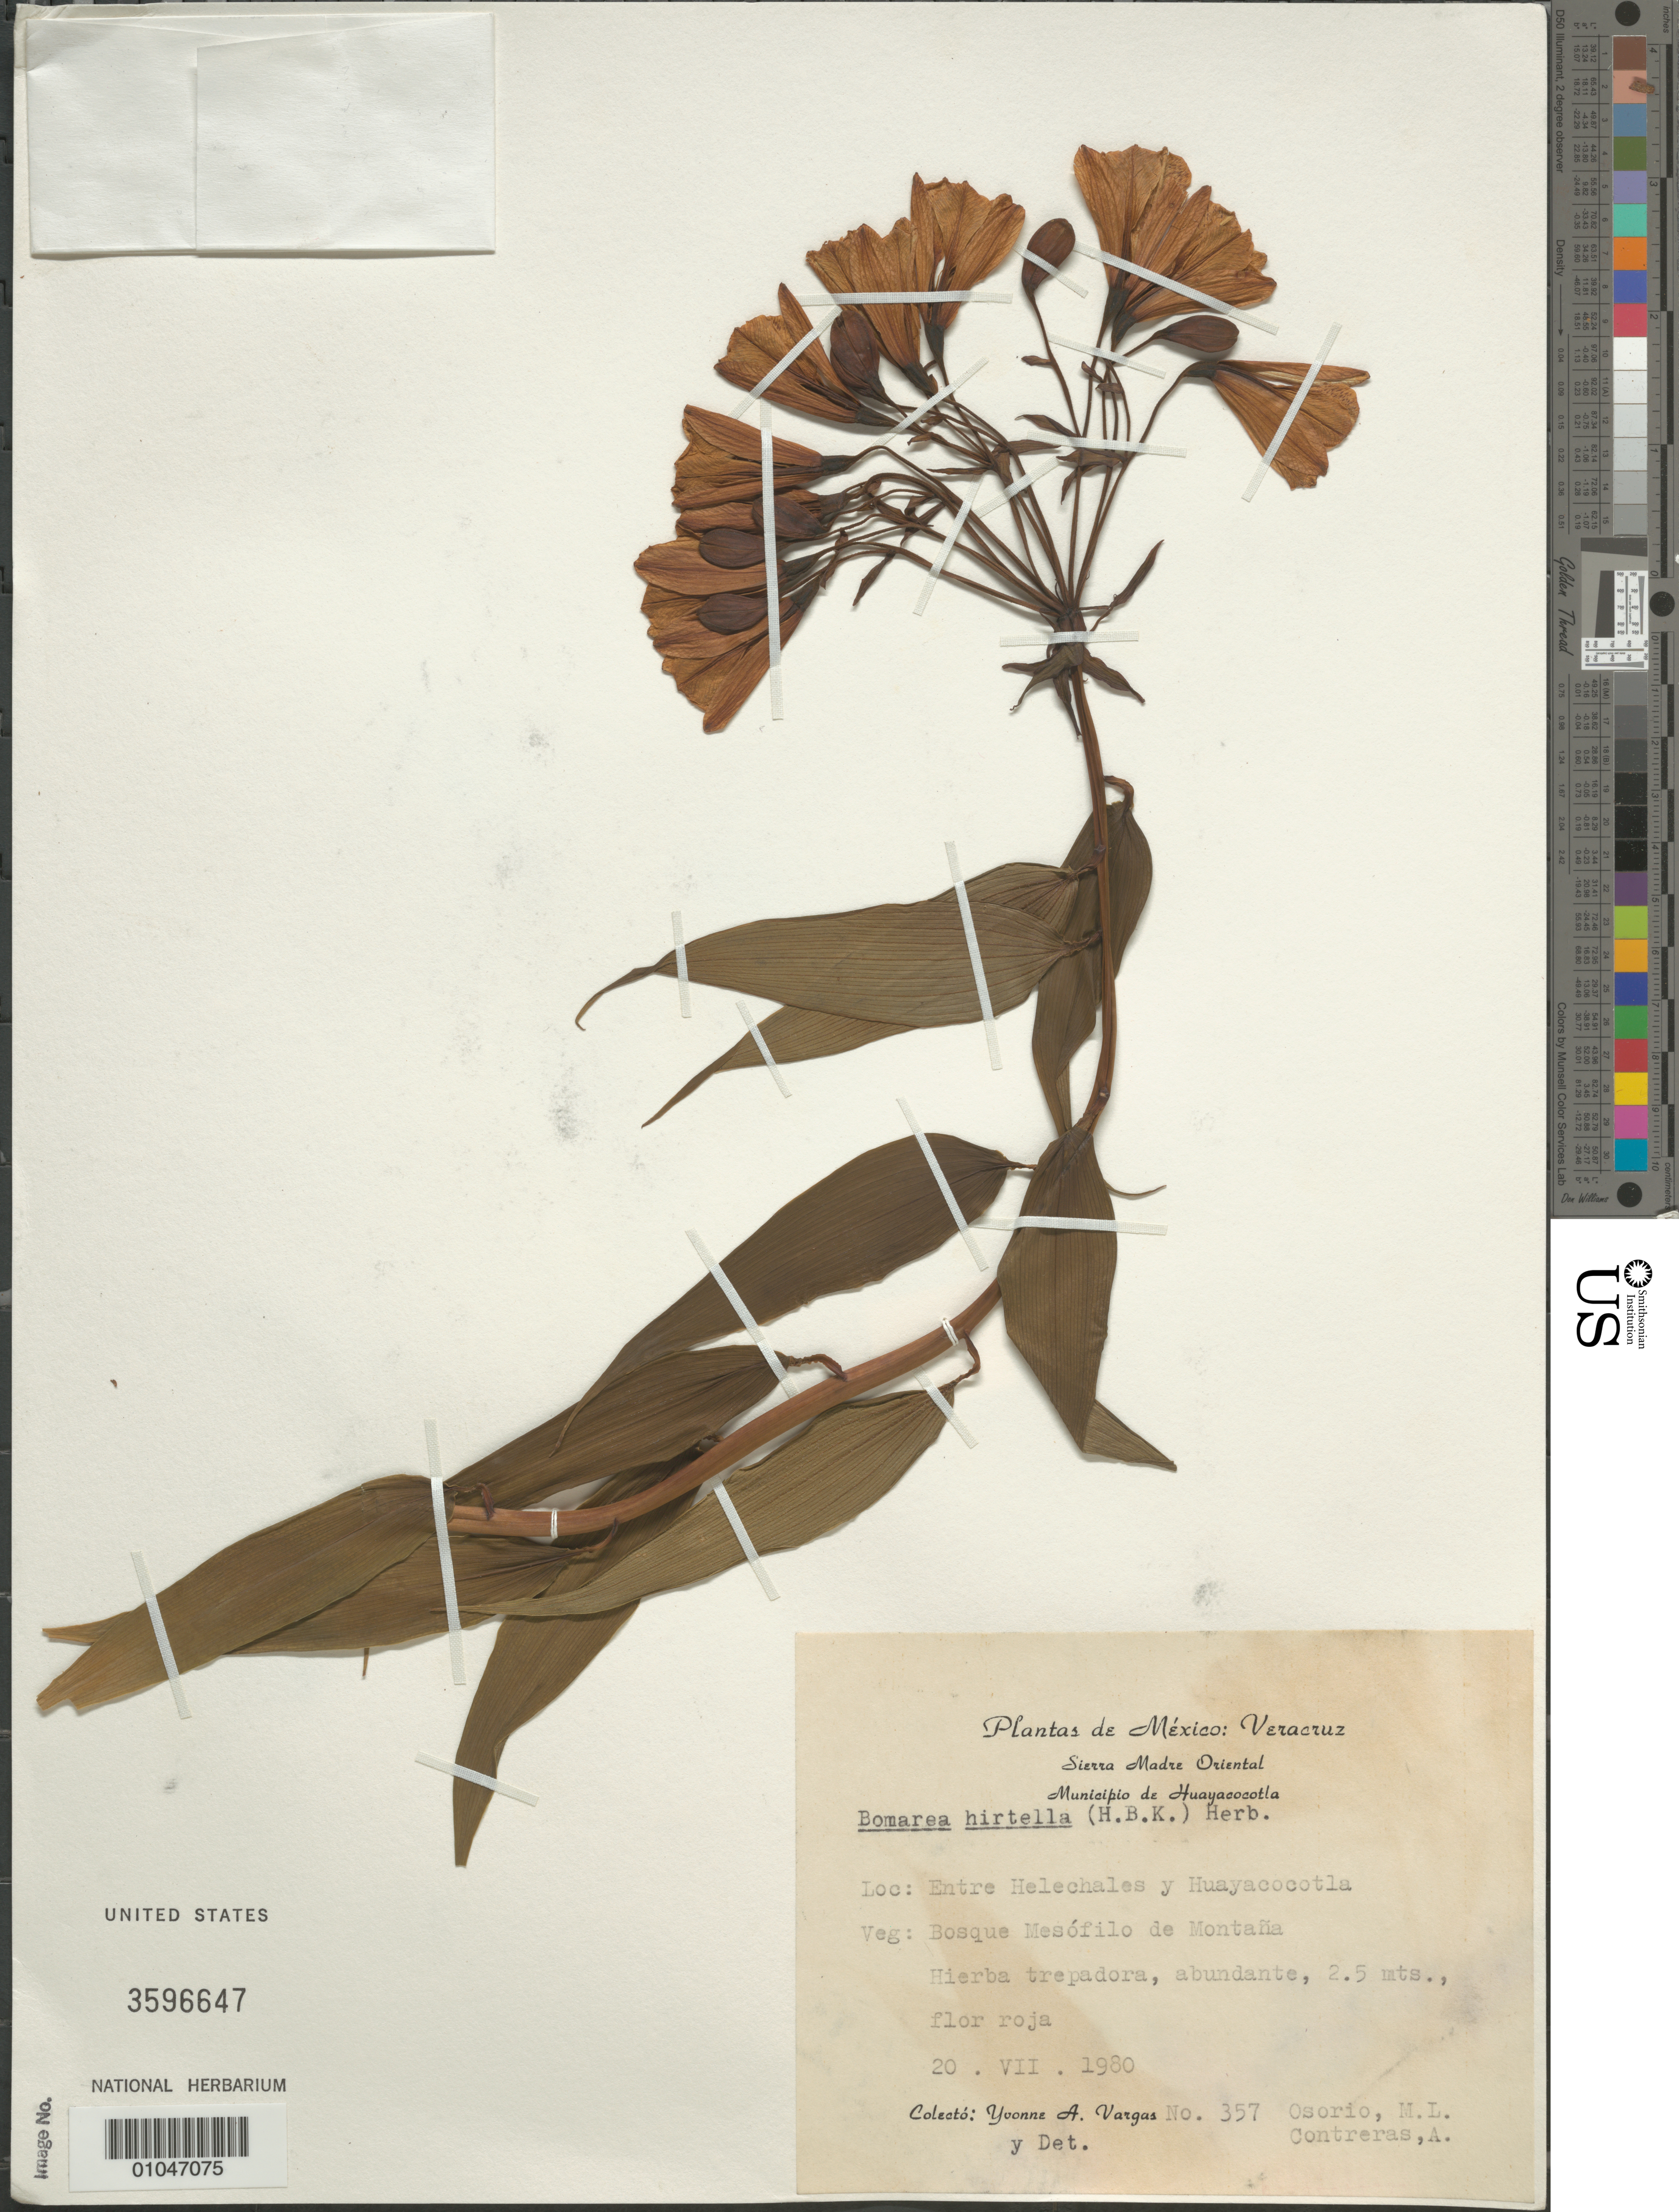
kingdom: Plantae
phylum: Tracheophyta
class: Liliopsida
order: Liliales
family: Alstroemeriaceae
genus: Bomarea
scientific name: Bomarea hirtella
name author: (Kunth) Herb.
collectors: Y. Vargas, M. Osorio & A. Contreras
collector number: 357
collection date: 1980-07-20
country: Mexico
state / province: Veracruz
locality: Entre Helechales y Huayacocotla, Mun. Huayacocotla, Sierra Madre Oriental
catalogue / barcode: US 3596647